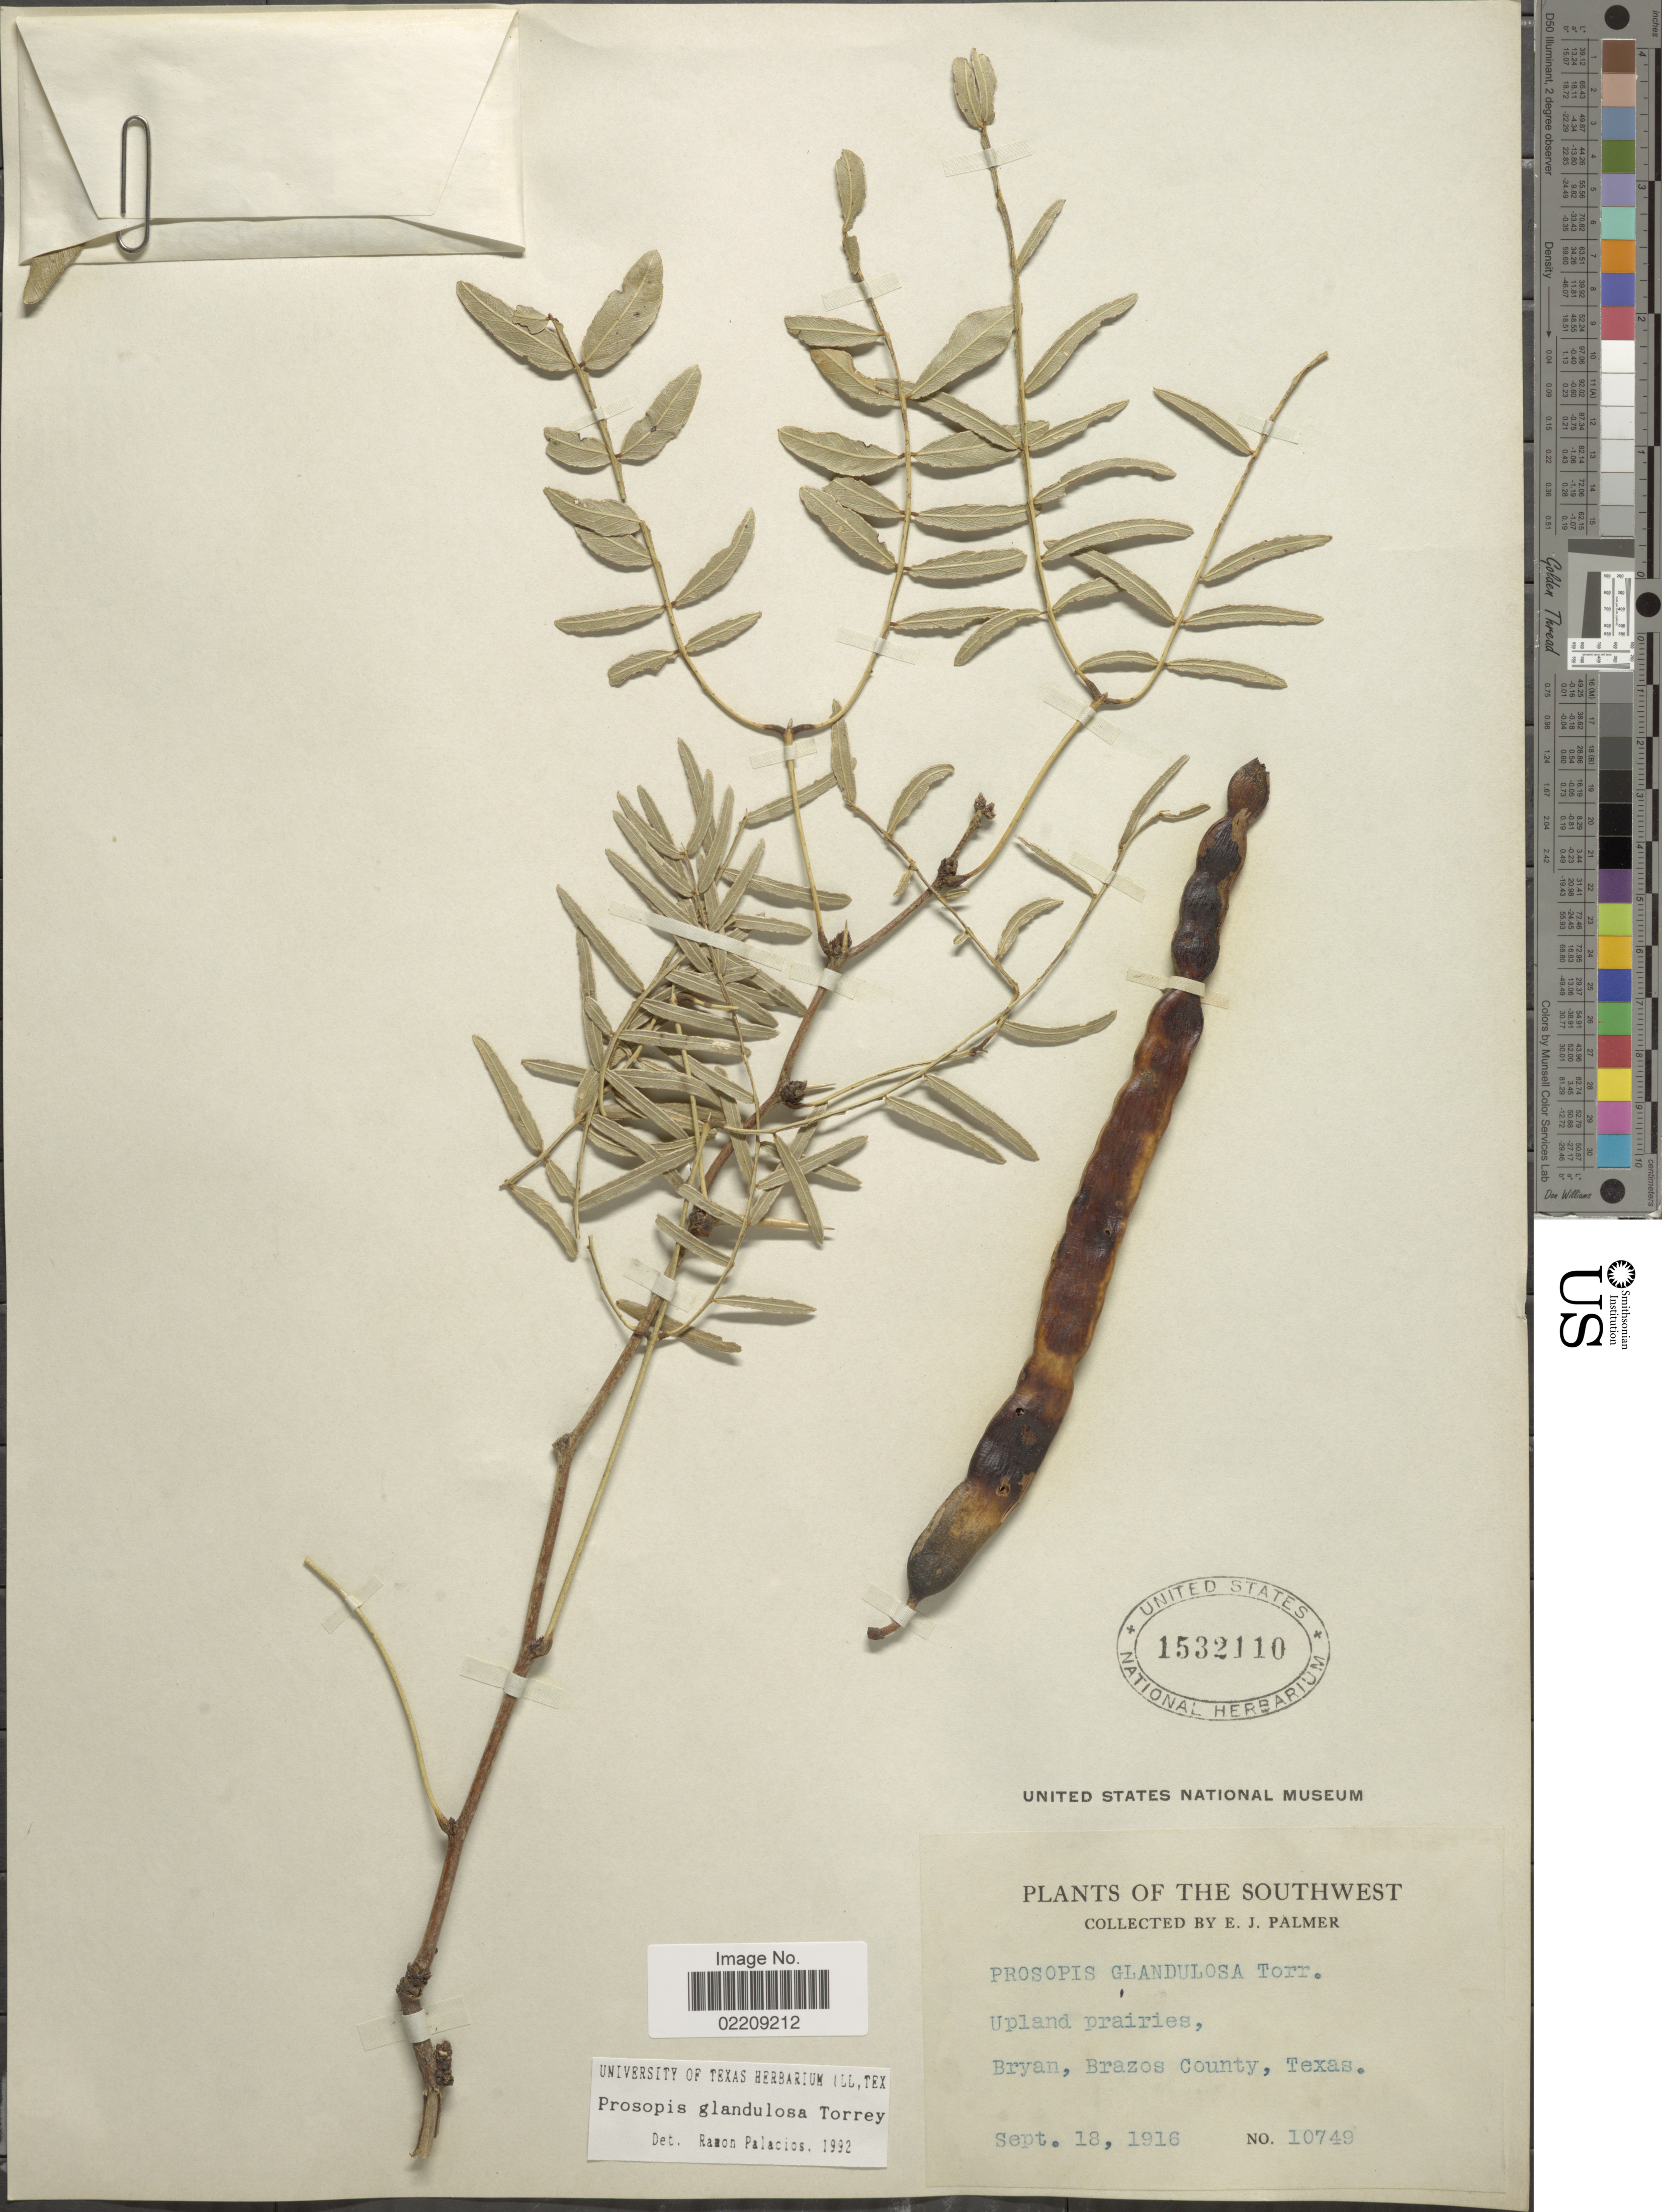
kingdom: Plantae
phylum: Tracheophyta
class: Magnoliopsida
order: Fabales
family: Fabaceae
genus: Neltuma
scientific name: Neltuma glandulosa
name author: (Torr.) Britton & Rose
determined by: Strong, Mark T., (BOT), Smithsonian Institution - National Museum of Natural History (UNITED STATES)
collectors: E. J. Palmer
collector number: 10749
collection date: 1916-09-18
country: United States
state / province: Texas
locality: The Southwest, Upland prairies, Bryan, Brazos County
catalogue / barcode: US 1532110